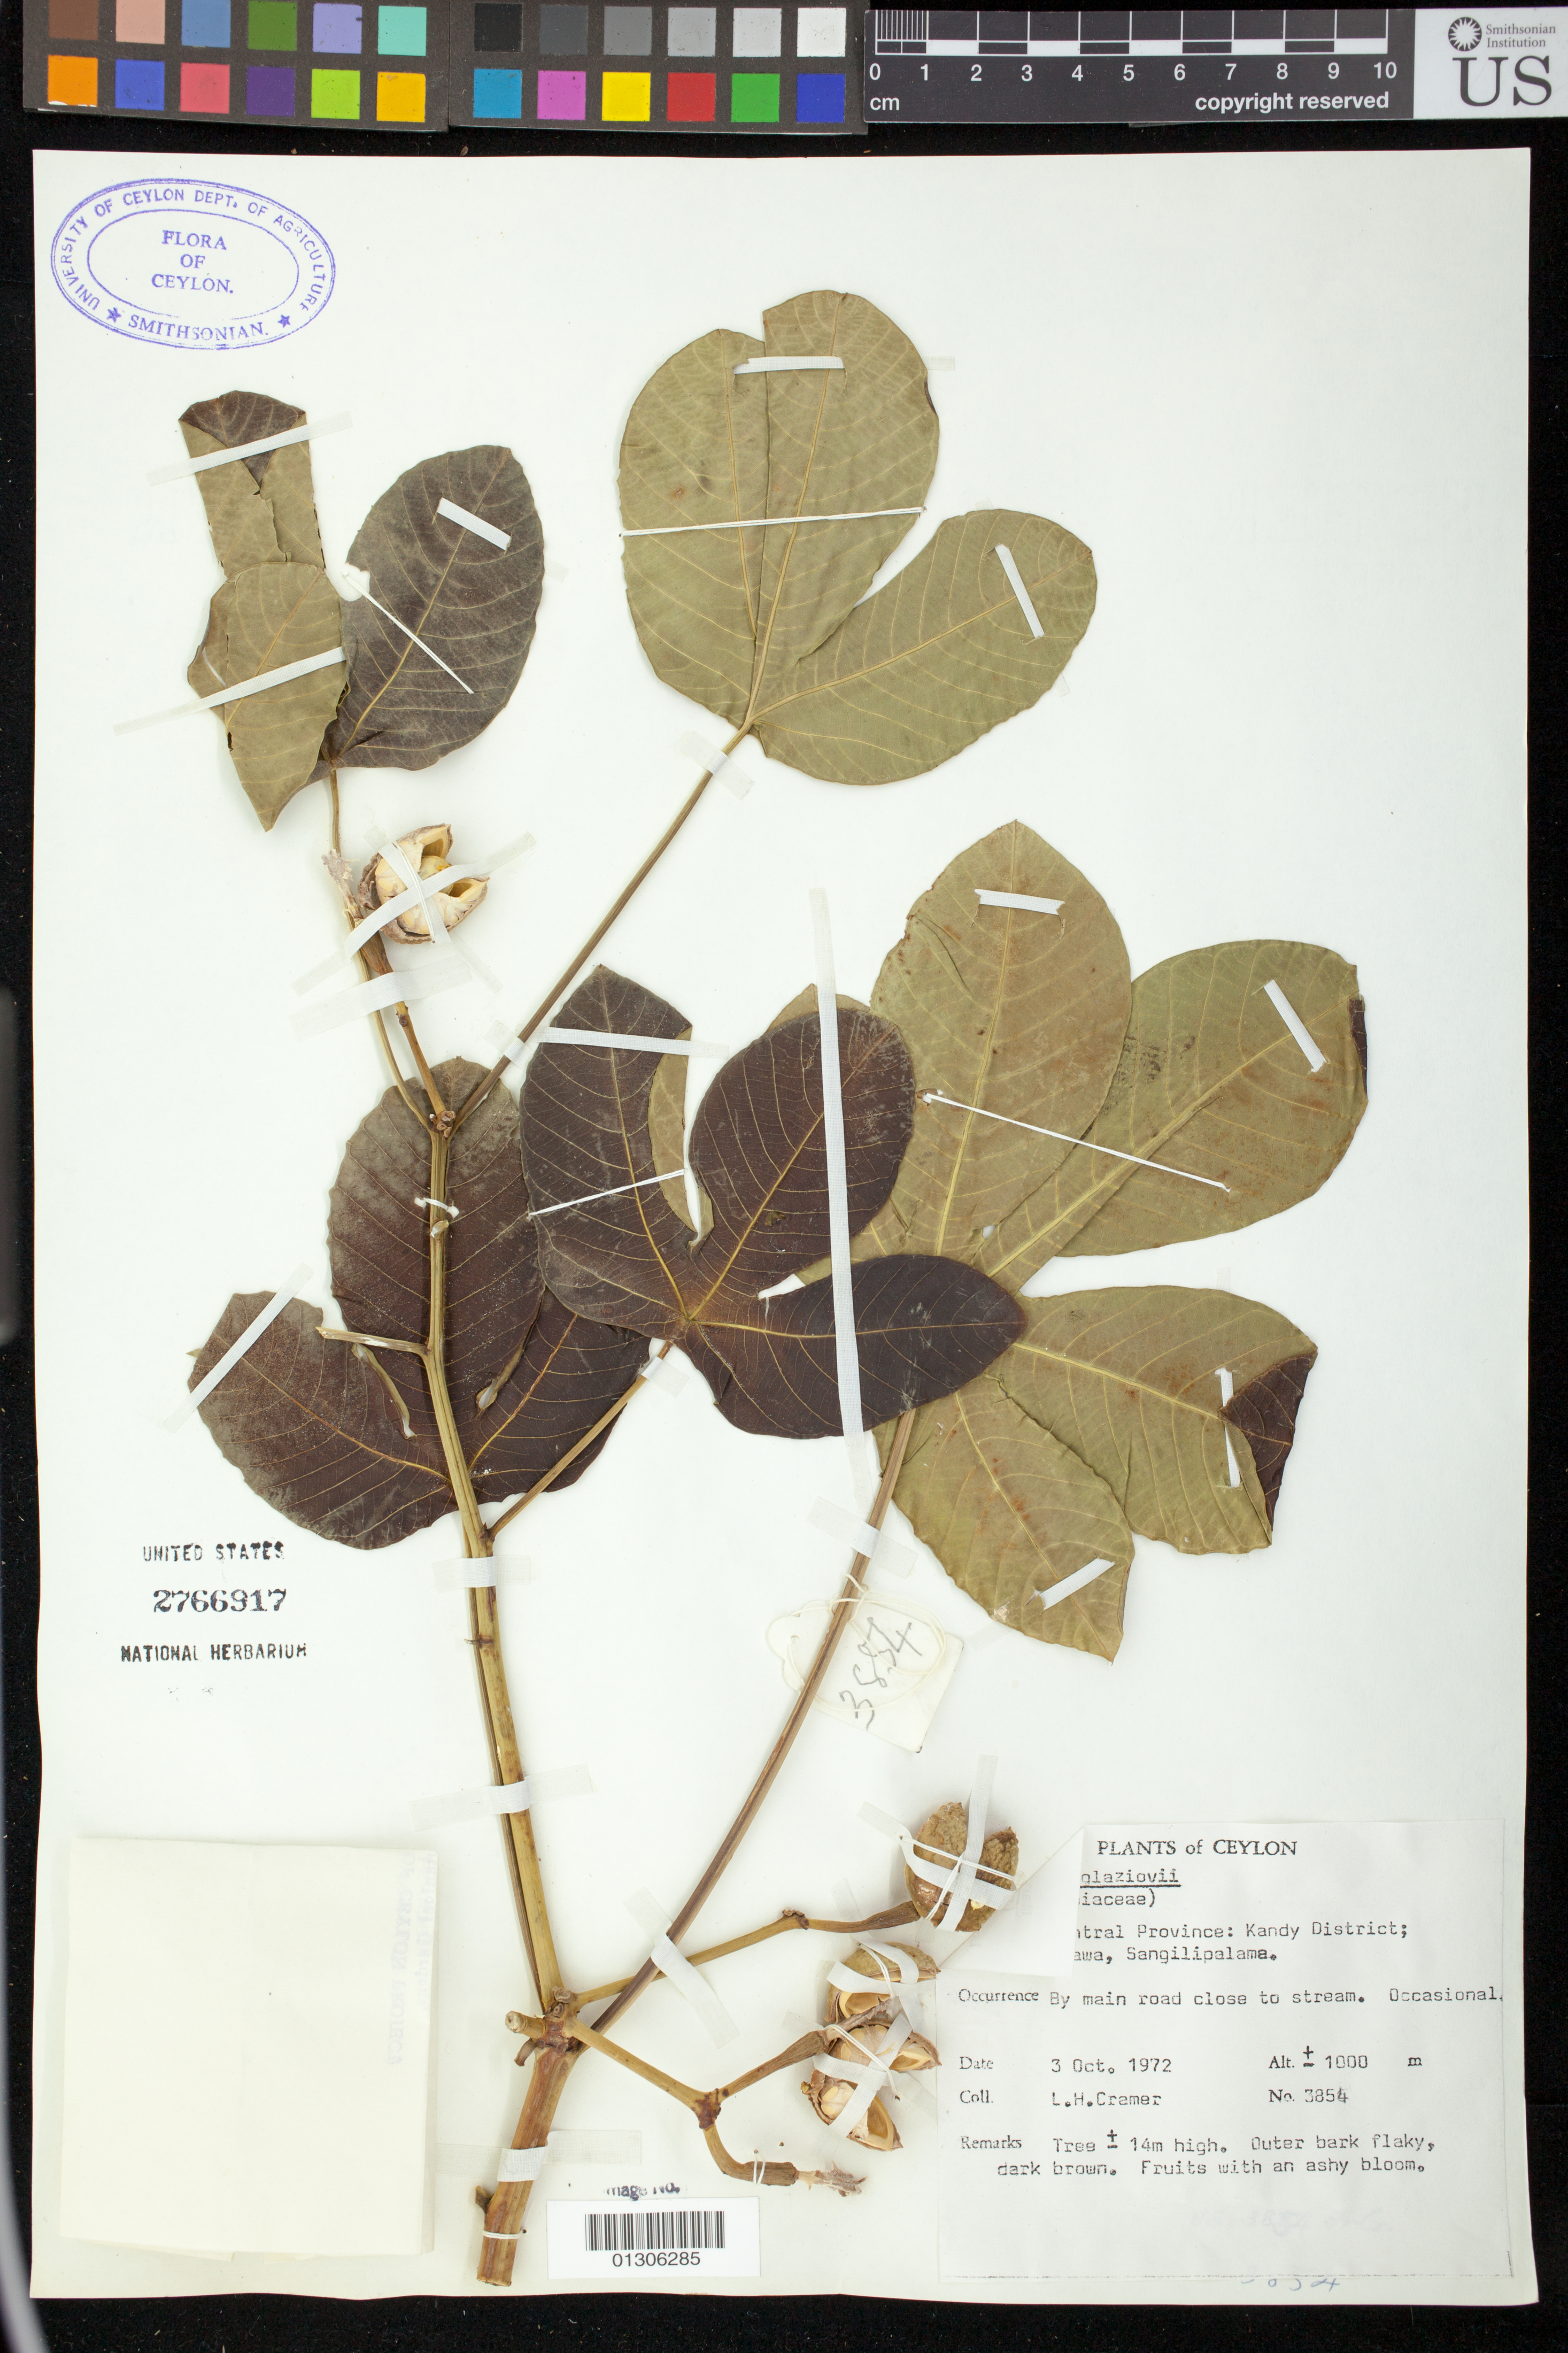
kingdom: Plantae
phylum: Tracheophyta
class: Magnoliopsida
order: Malpighiales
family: Euphorbiaceae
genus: Manihot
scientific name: Manihot glaziovii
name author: Müll. Arg.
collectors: L. H. Cramer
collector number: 3854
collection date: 1972-03-10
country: Sri Lanka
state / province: Central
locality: Kandy District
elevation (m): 1000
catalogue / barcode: US 2766917